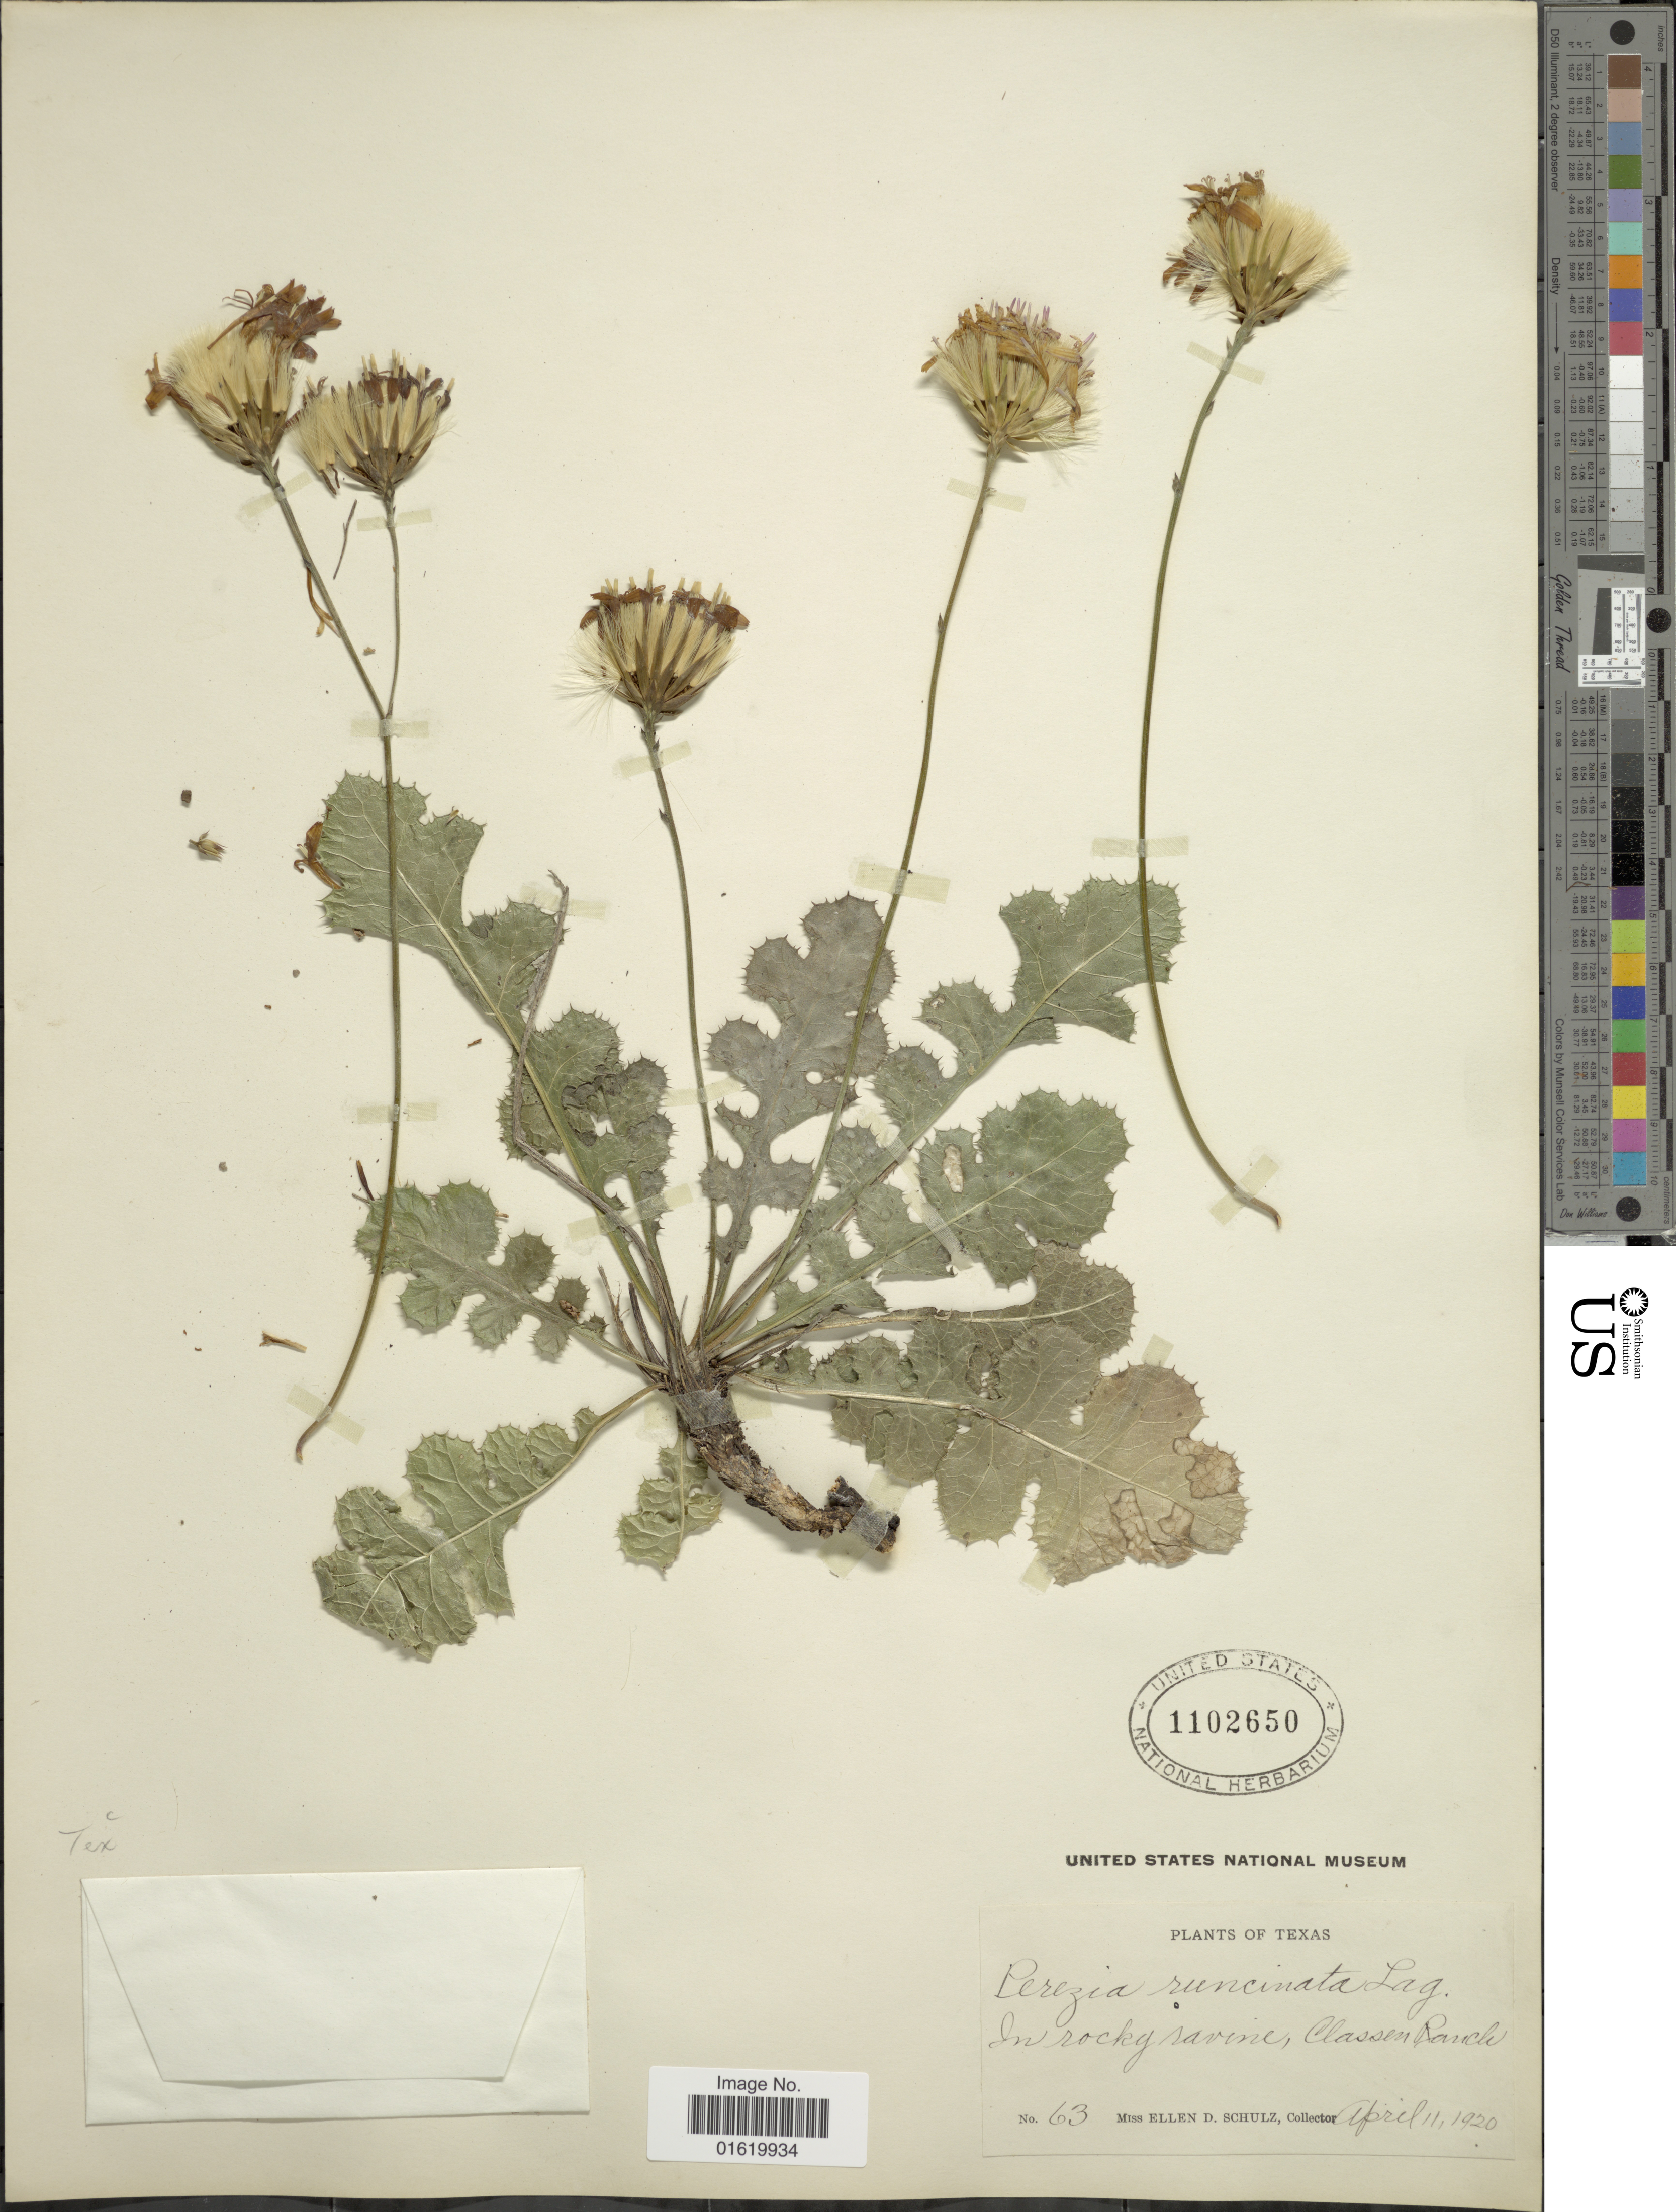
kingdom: Plantae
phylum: Tracheophyta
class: Magnoliopsida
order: Asterales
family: Asteraceae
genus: Acourtia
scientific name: Acourtia runcinata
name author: (D. Don) B.L. Turner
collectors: E. D. Schulz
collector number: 63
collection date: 1920-04-11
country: United States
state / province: Texas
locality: In rocky ravine, Classen Ranch.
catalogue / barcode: US 1102650